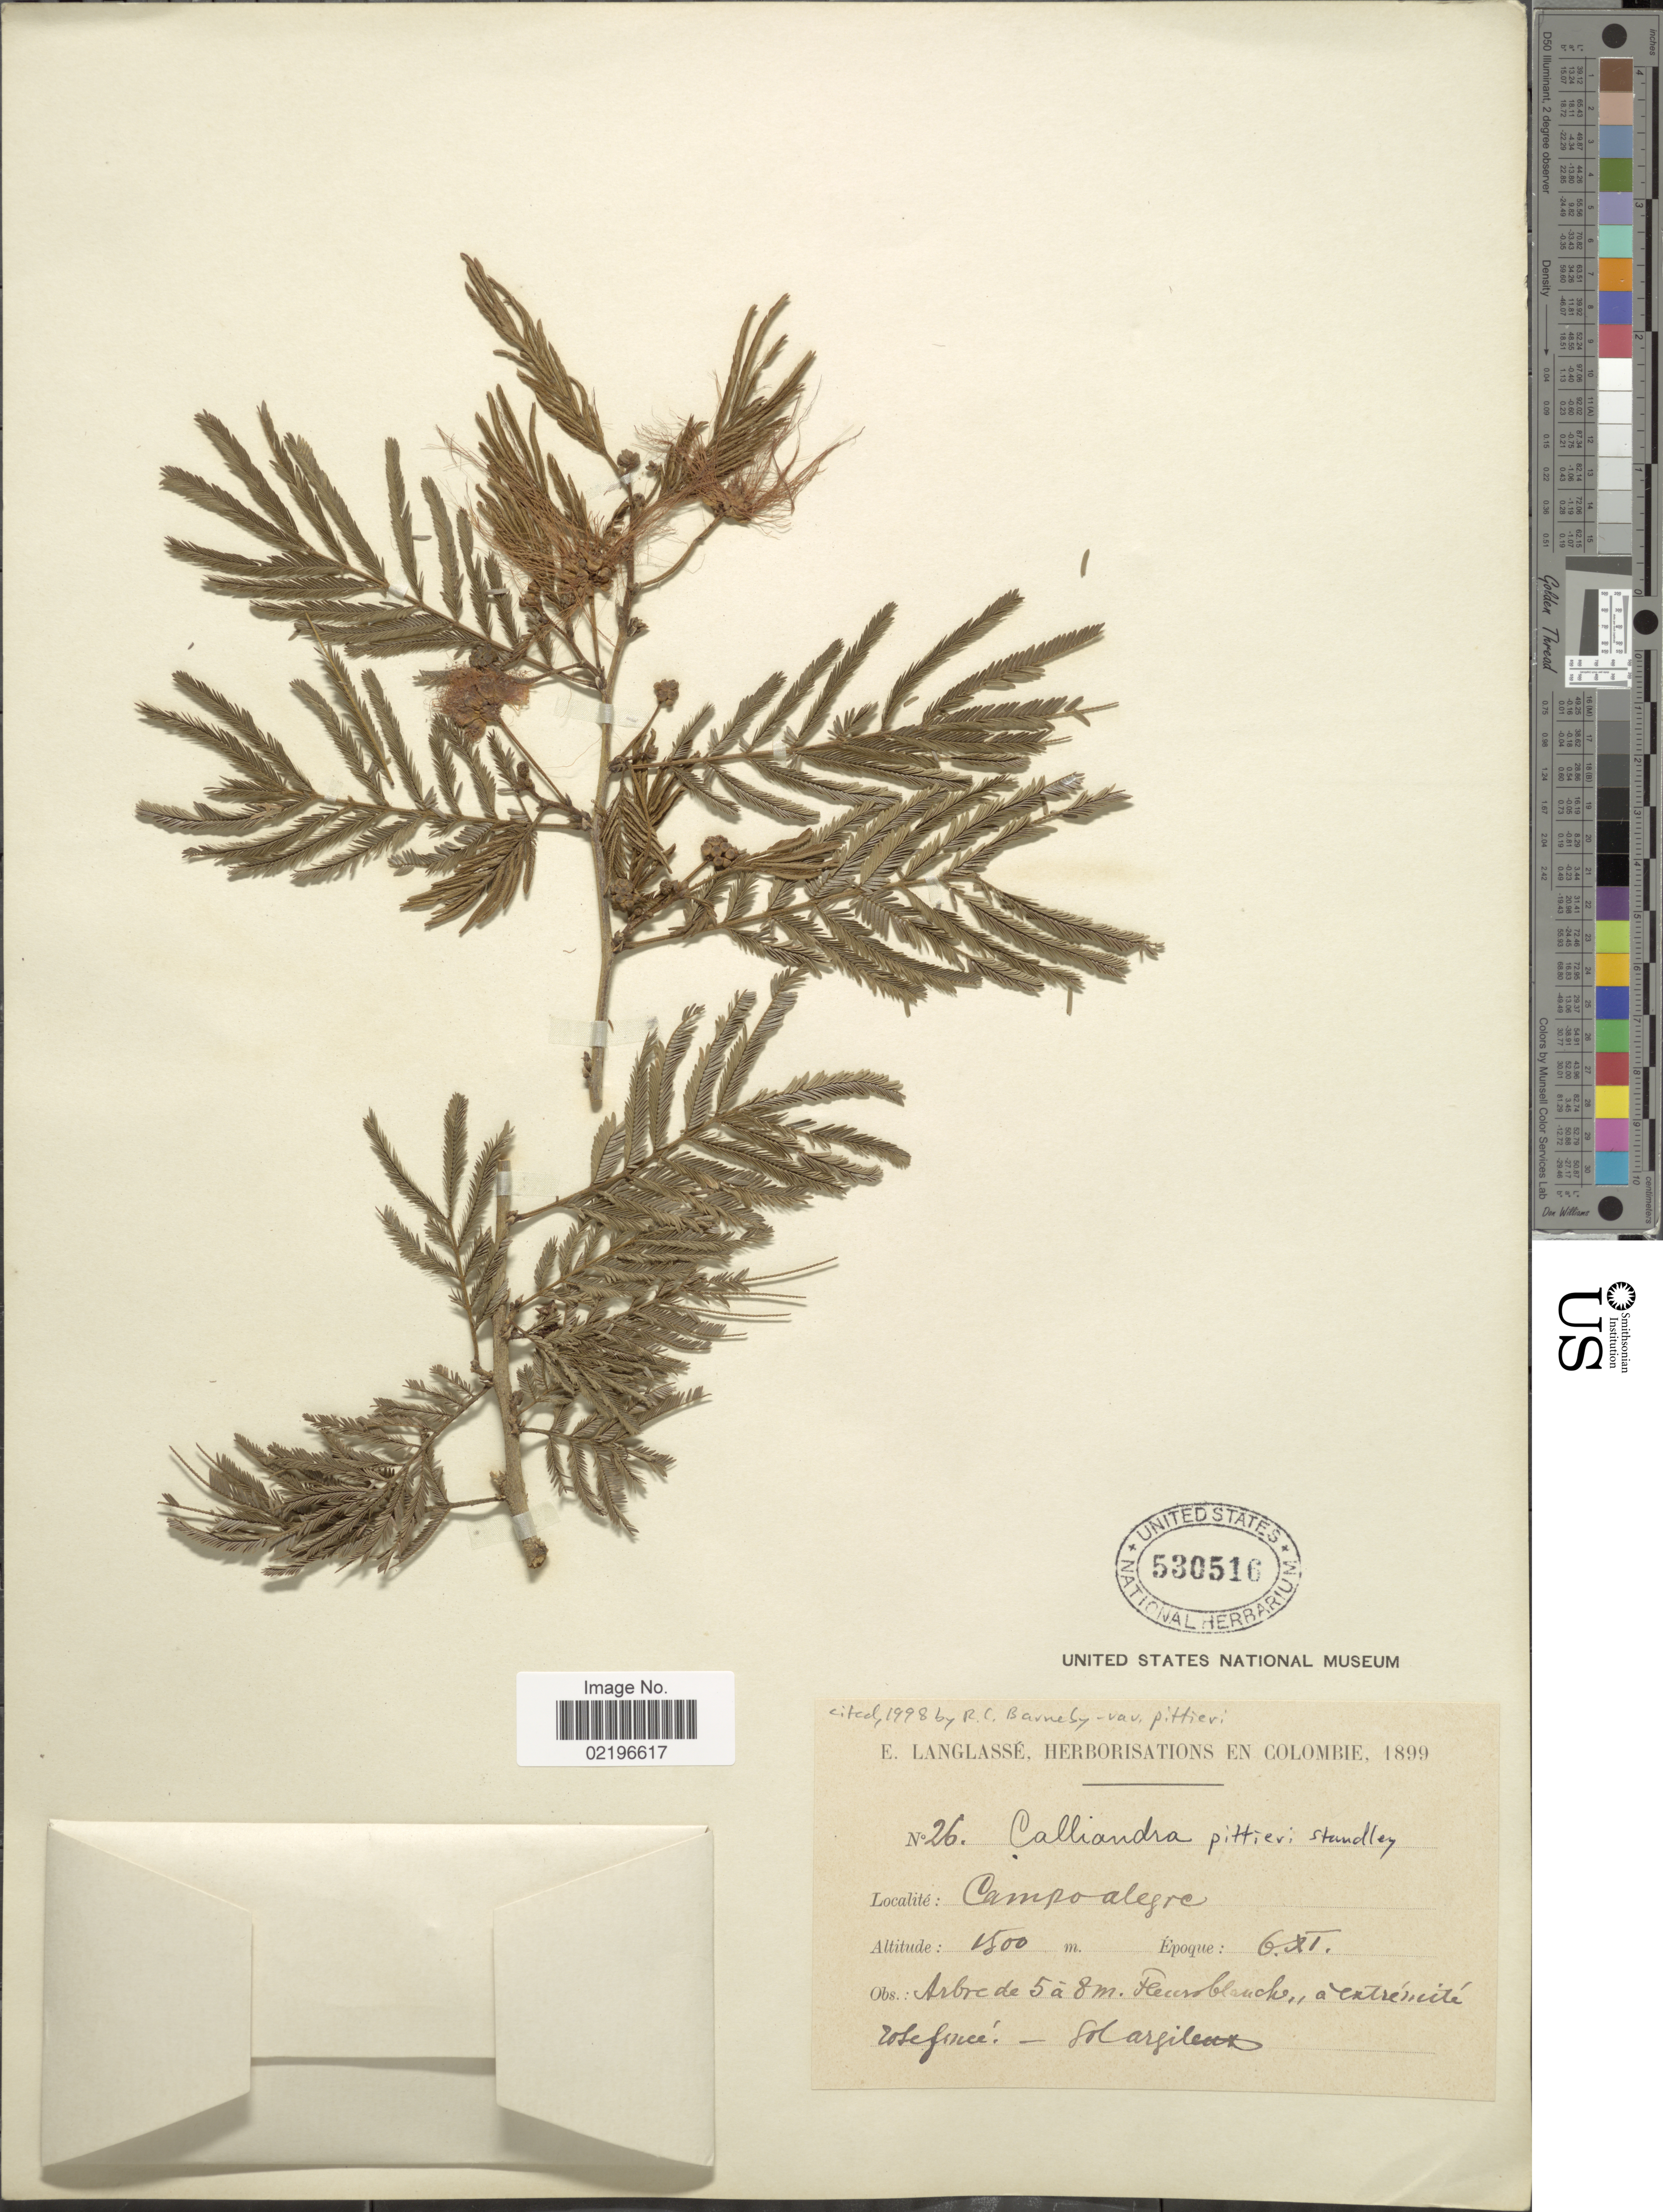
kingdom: Plantae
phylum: Tracheophyta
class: Magnoliopsida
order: Fabales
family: Fabaceae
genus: Calliandra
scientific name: Calliandra pittieri var. pittieri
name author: Standl.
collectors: E. Langlassé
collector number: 26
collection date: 1899-11-06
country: Colombia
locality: Colombie. Campo Alegre.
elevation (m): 1500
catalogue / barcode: US 530516